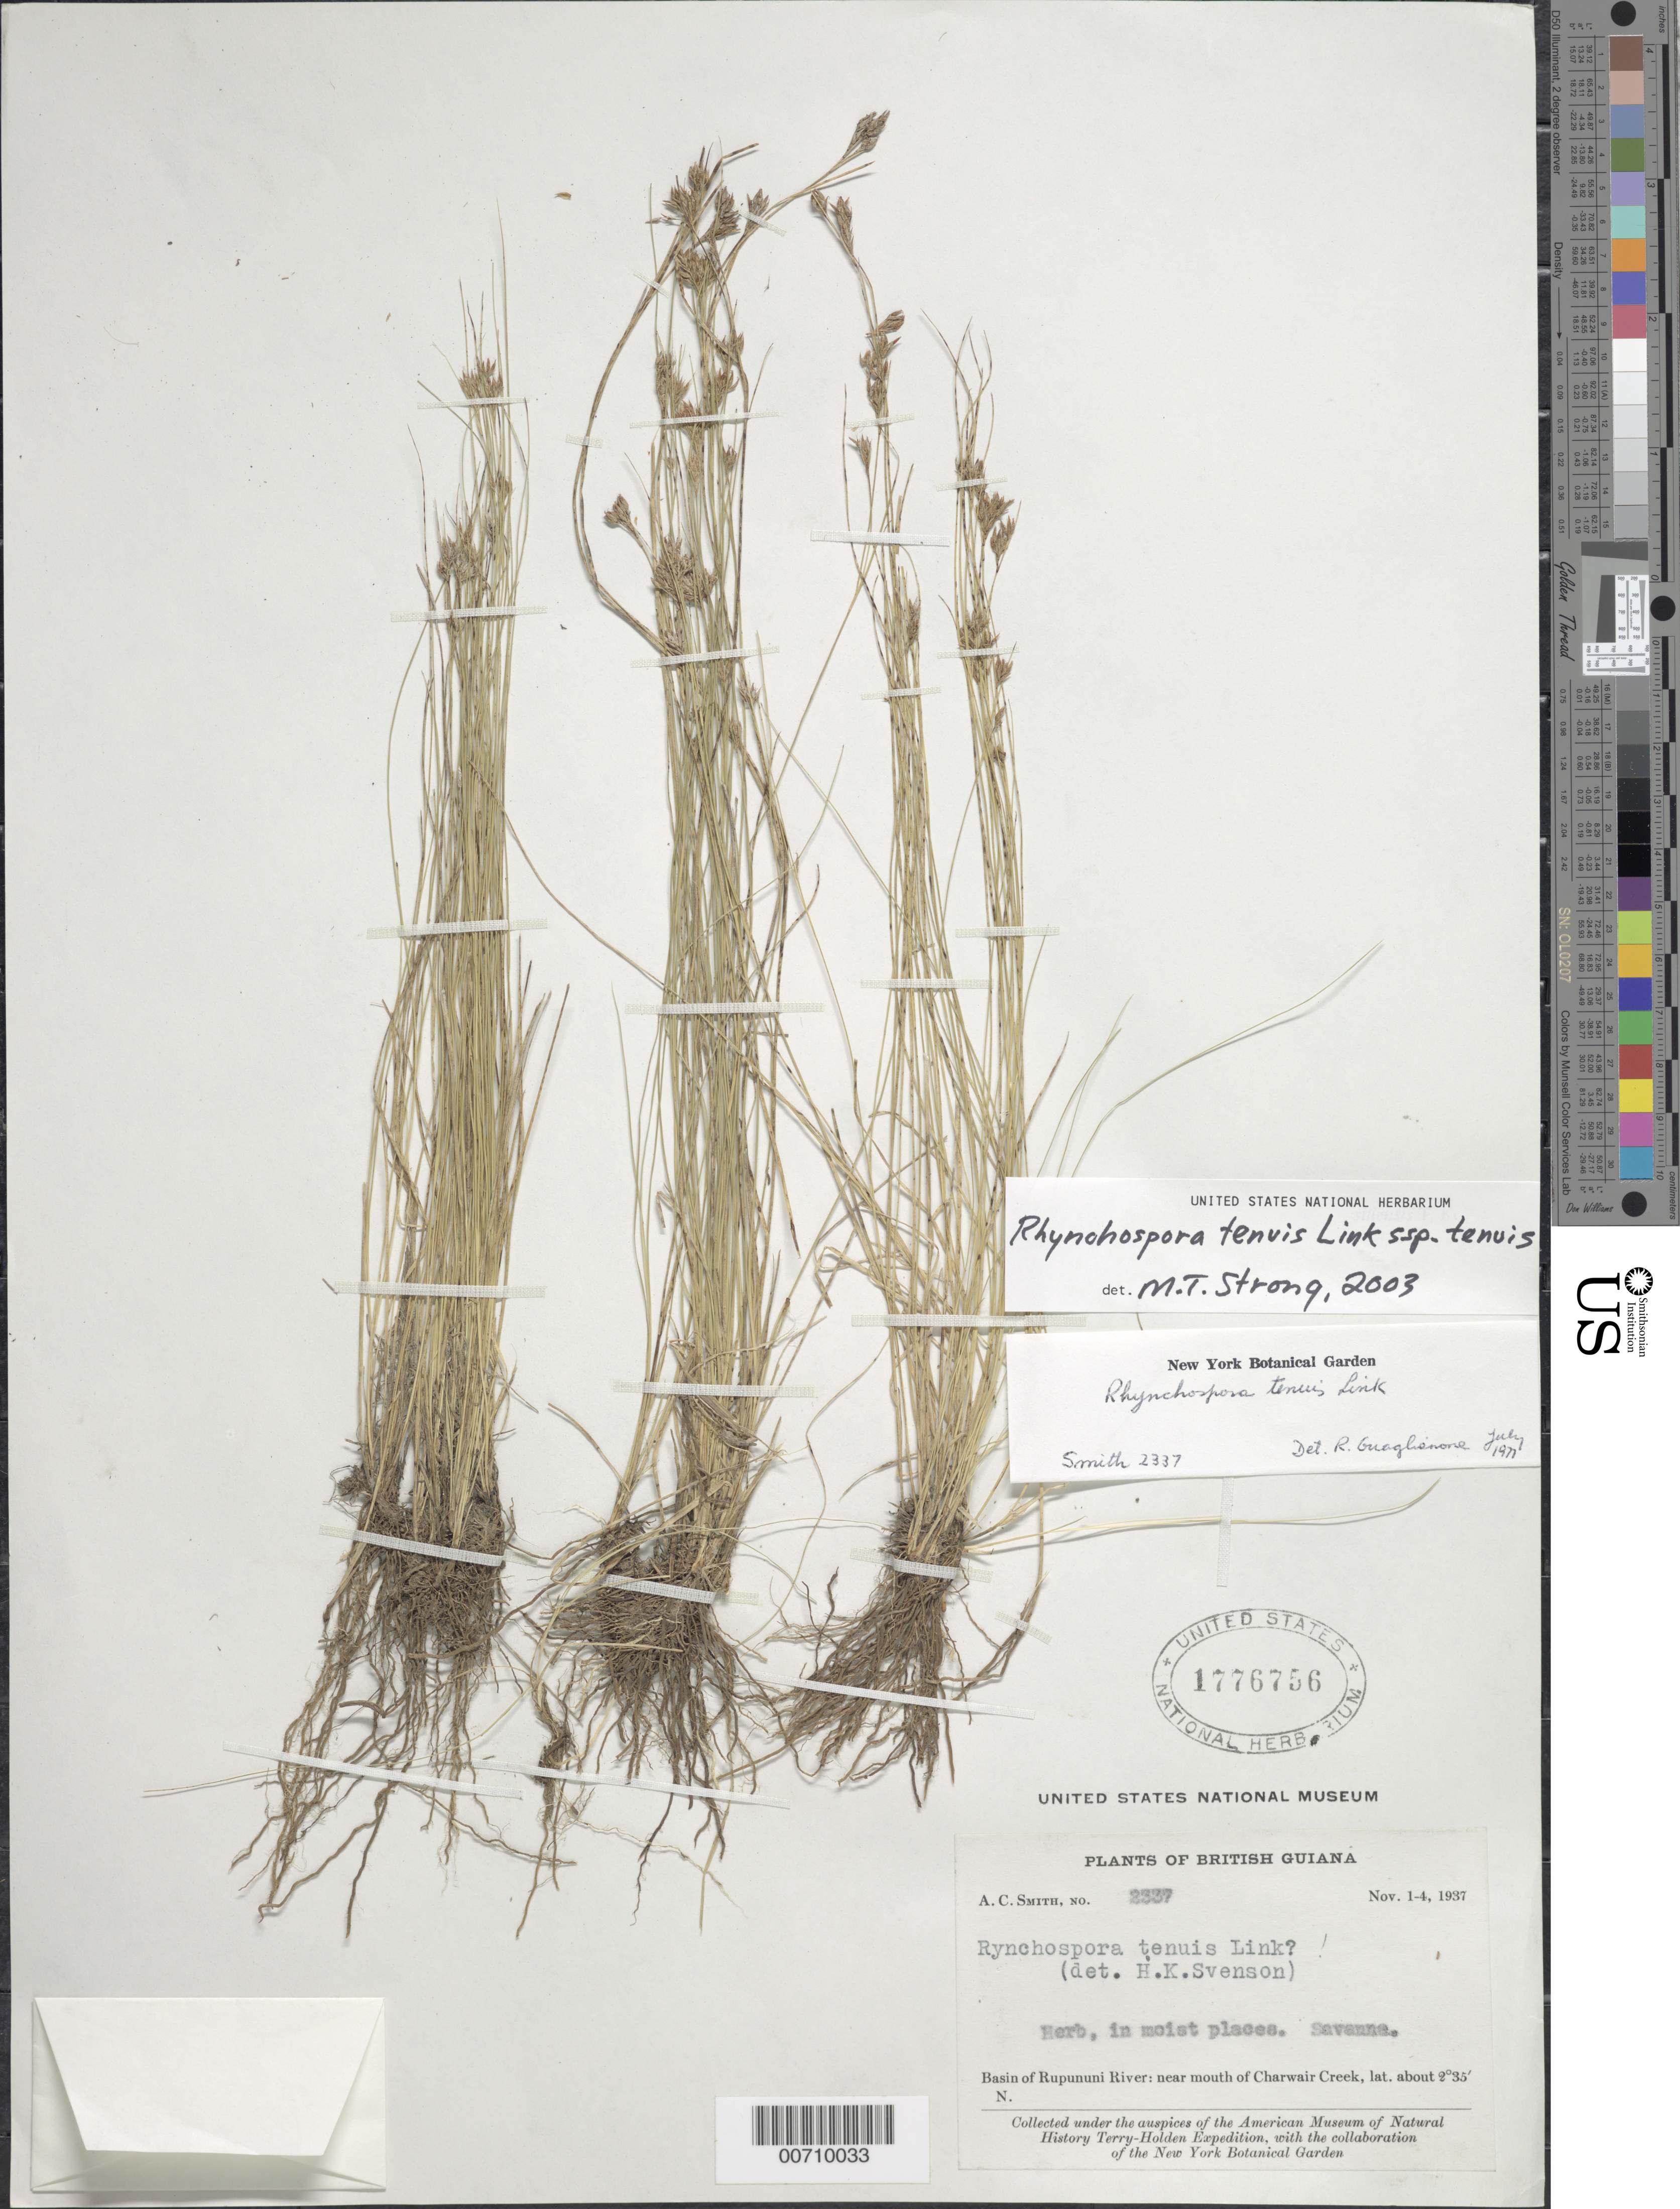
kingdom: Plantae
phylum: Tracheophyta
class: Liliopsida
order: Poales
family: Cyperaceae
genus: Rhynchospora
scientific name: Rhynchospora albida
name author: (Nees) Boeckeler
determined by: Strong, Mark T., (BOT), Smithsonian Institution - National Museum of Natural History (UNITED STATES)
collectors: A. C. Smith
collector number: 2337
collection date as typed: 1-Nov-37 to 4-Nov-37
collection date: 1937-11-01/1937-11-04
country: Guyana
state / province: U. Takutu-U. Essequibo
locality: Charwair Creek, near mouth, Rupununi R. basin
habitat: Savanna, in moist places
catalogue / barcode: US 1776756